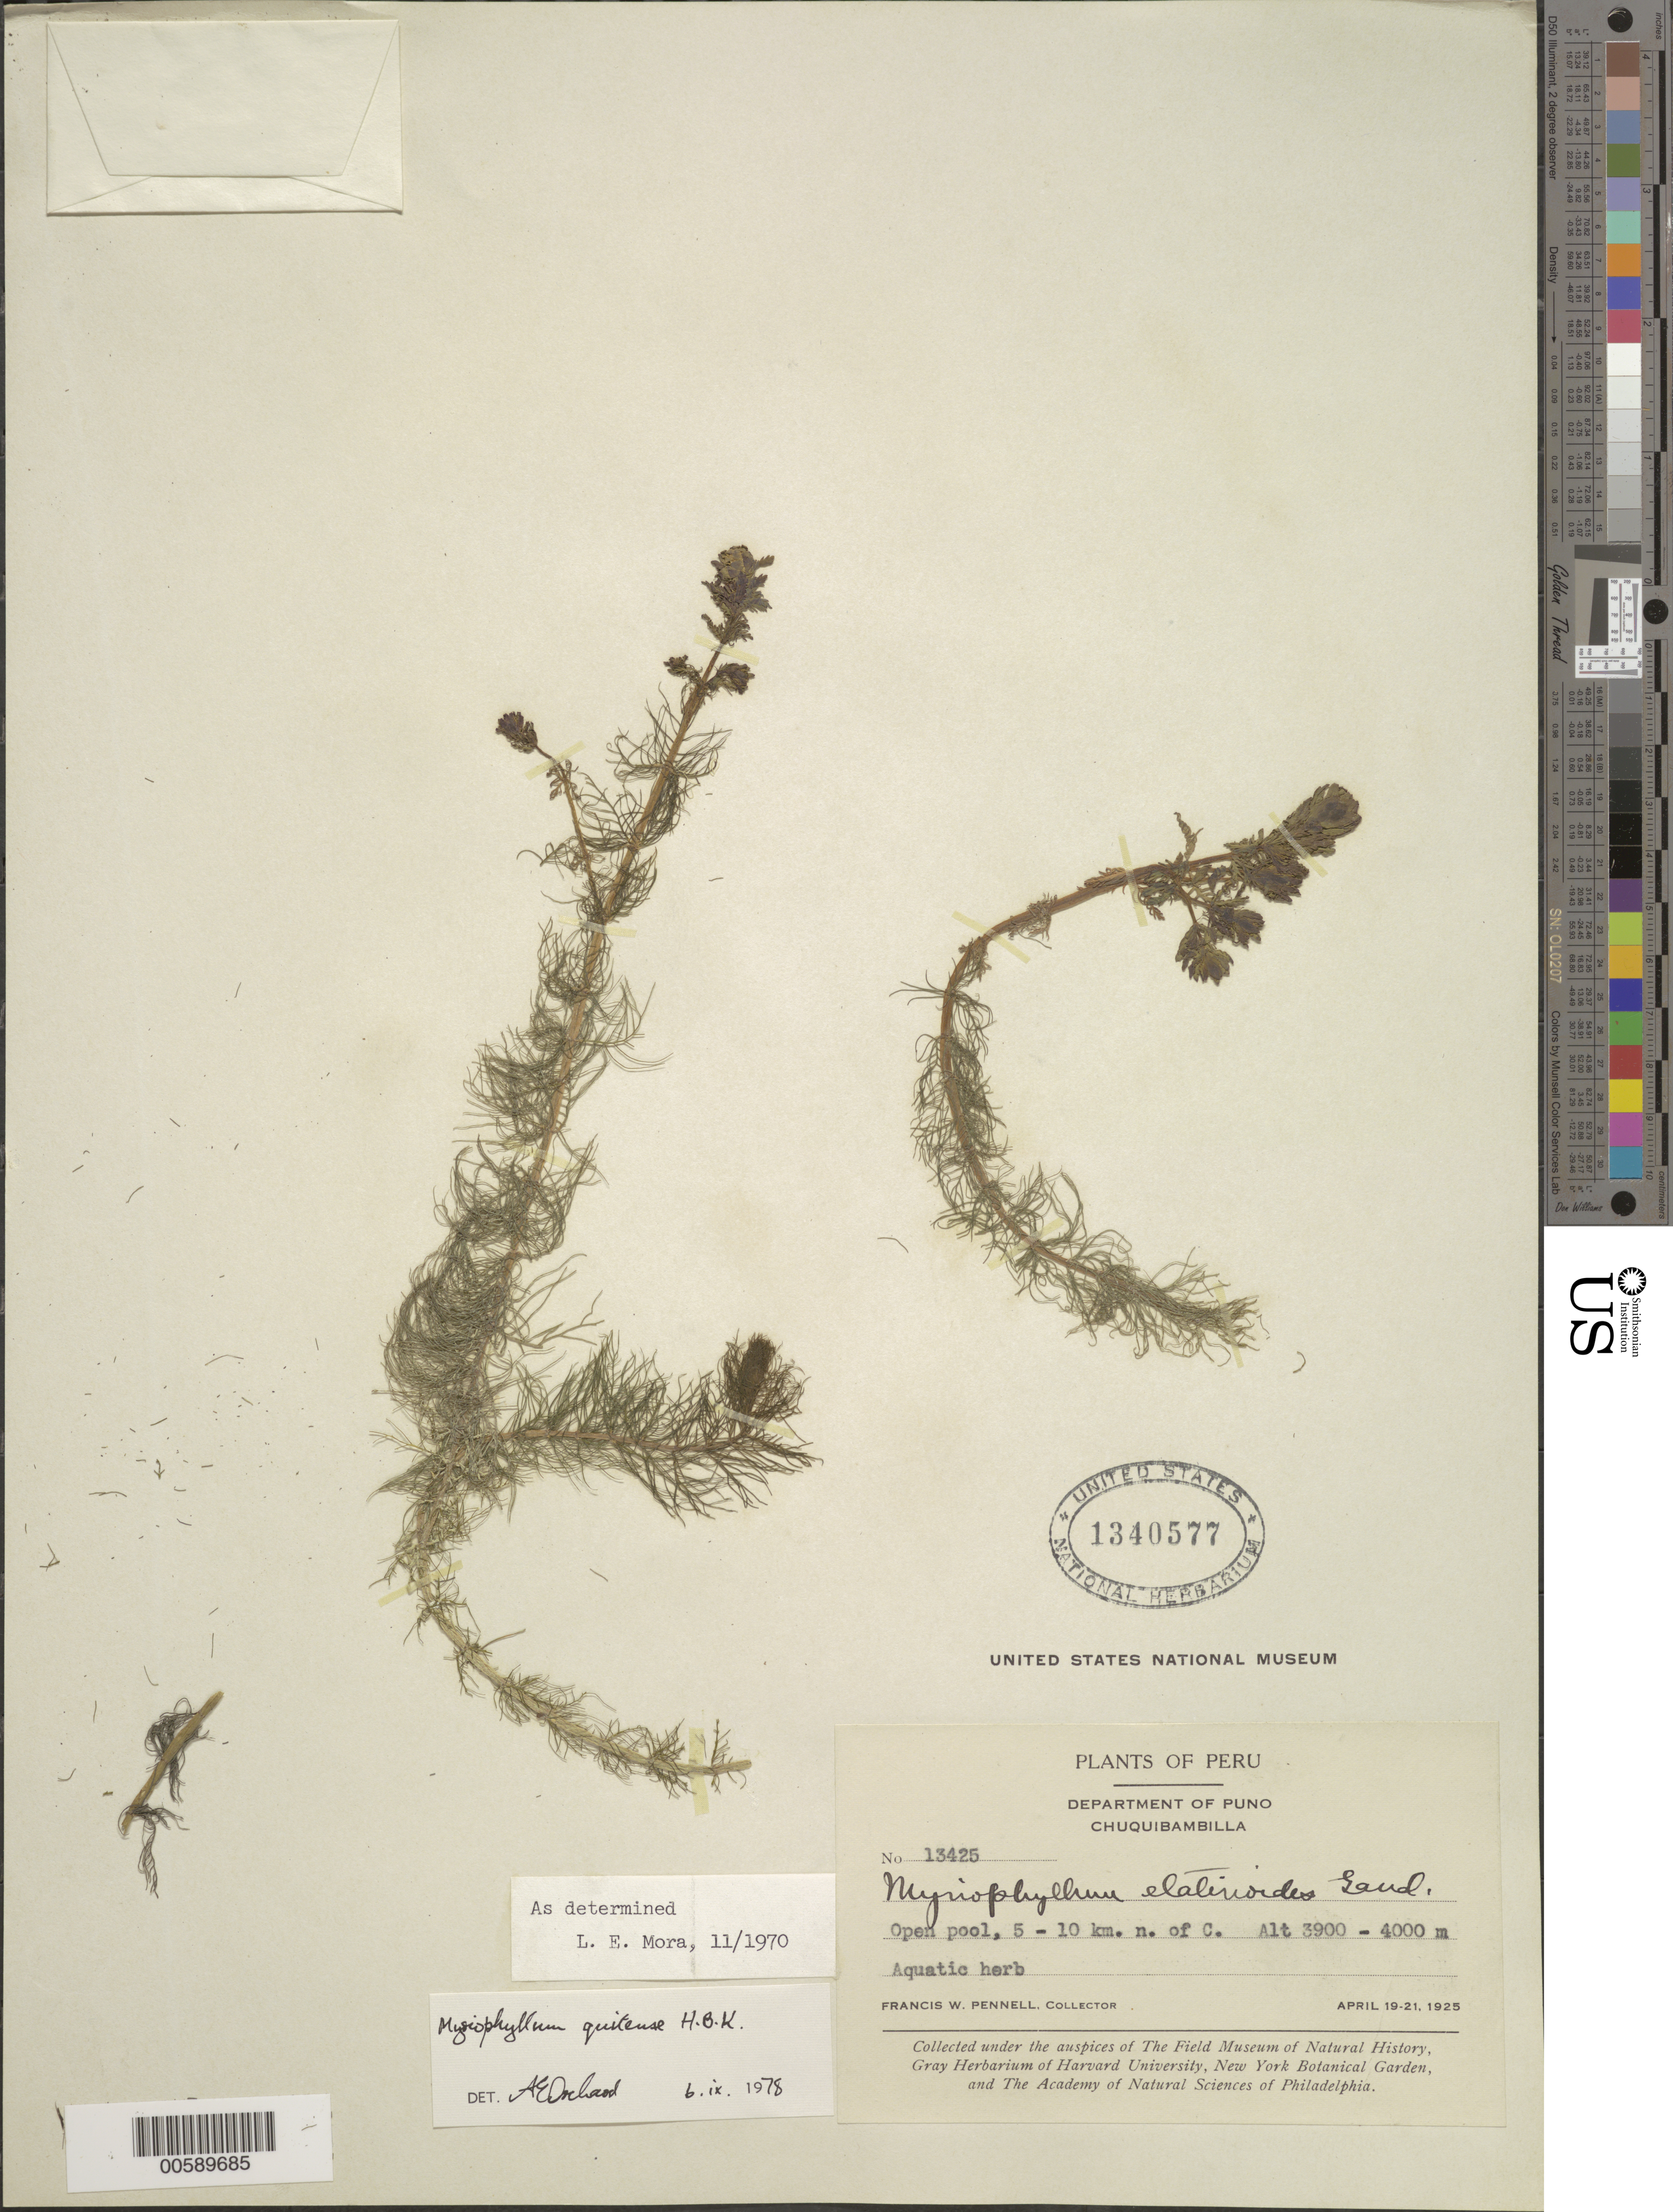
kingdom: Plantae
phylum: Tracheophyta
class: Magnoliopsida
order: Saxifragales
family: Haloragaceae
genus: Myriophyllum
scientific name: Myriophyllum quitense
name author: Kunth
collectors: F. W. Pennell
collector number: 13425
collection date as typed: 19 Apr 1925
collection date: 1925-04-19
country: Peru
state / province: Puno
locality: Chuquibambilla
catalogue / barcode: US 1340577